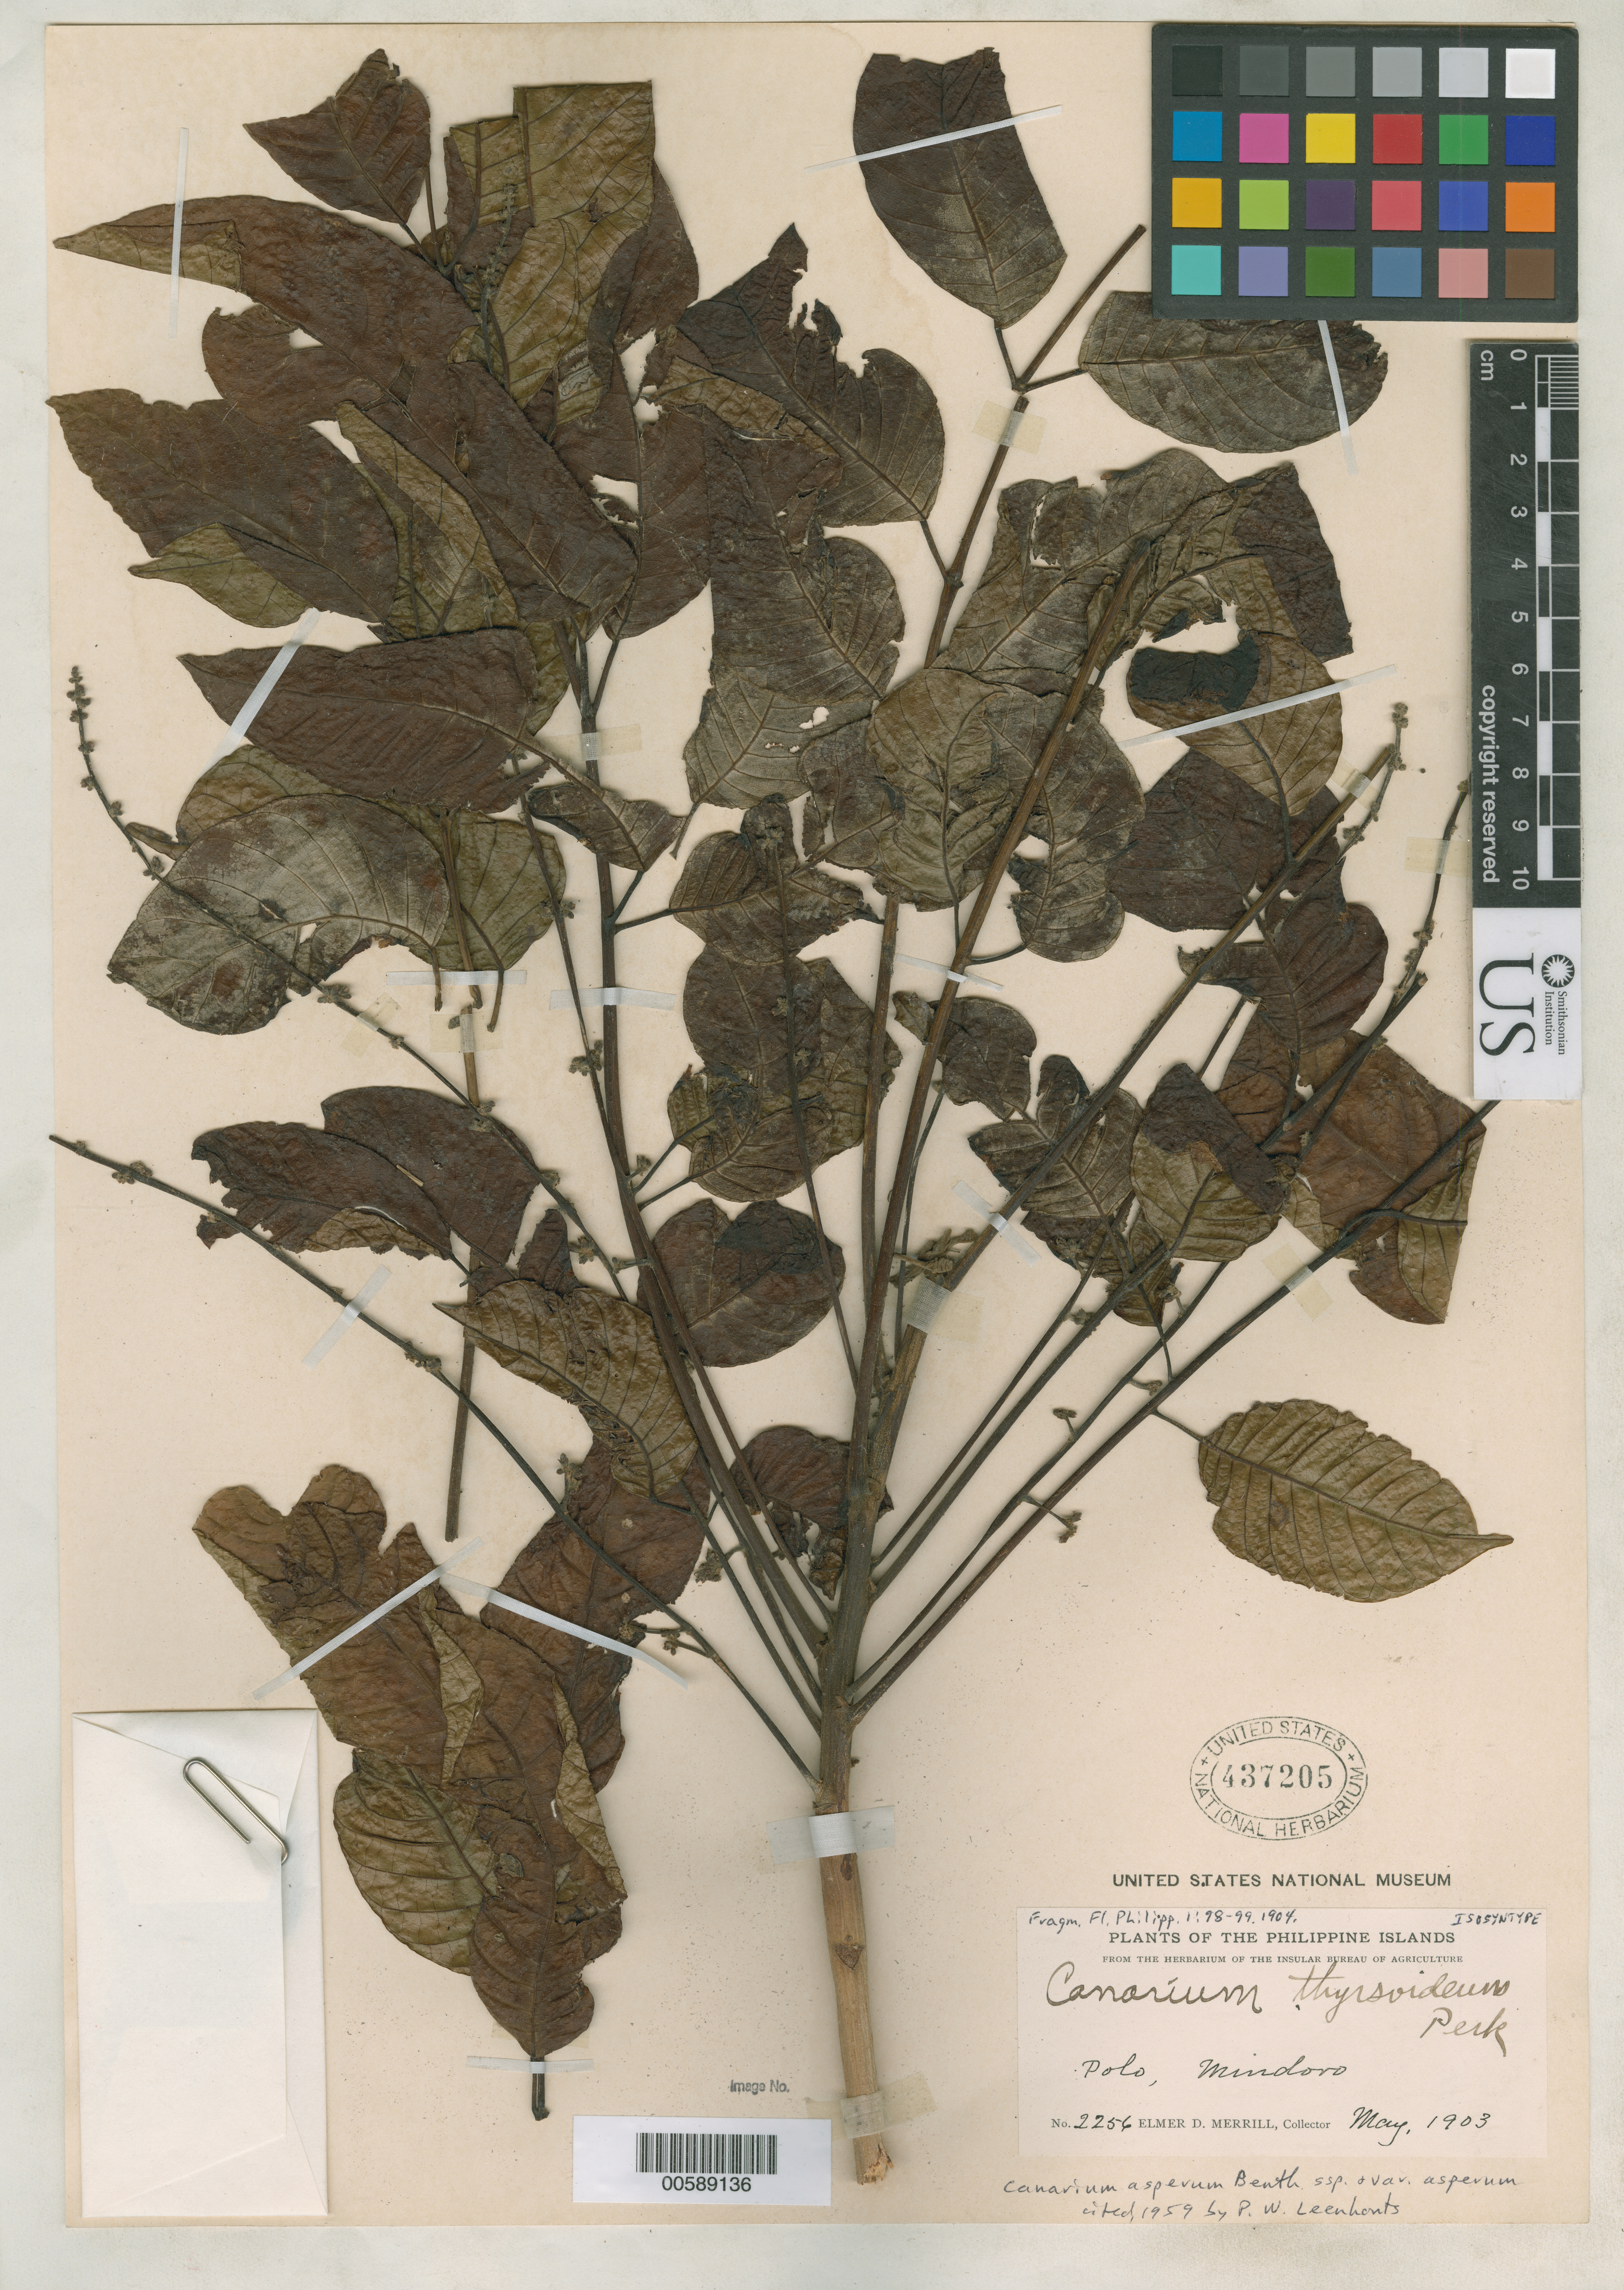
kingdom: Plantae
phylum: Tracheophyta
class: Magnoliopsida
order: Sapindales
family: Burseraceae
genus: Canarium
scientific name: Canarium thyrsoideum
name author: Perkins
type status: Isosyntype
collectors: E. D. Merrill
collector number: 2256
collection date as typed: May 1903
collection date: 1903-05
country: Philippines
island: Mindoro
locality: Polo.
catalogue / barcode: US 437205